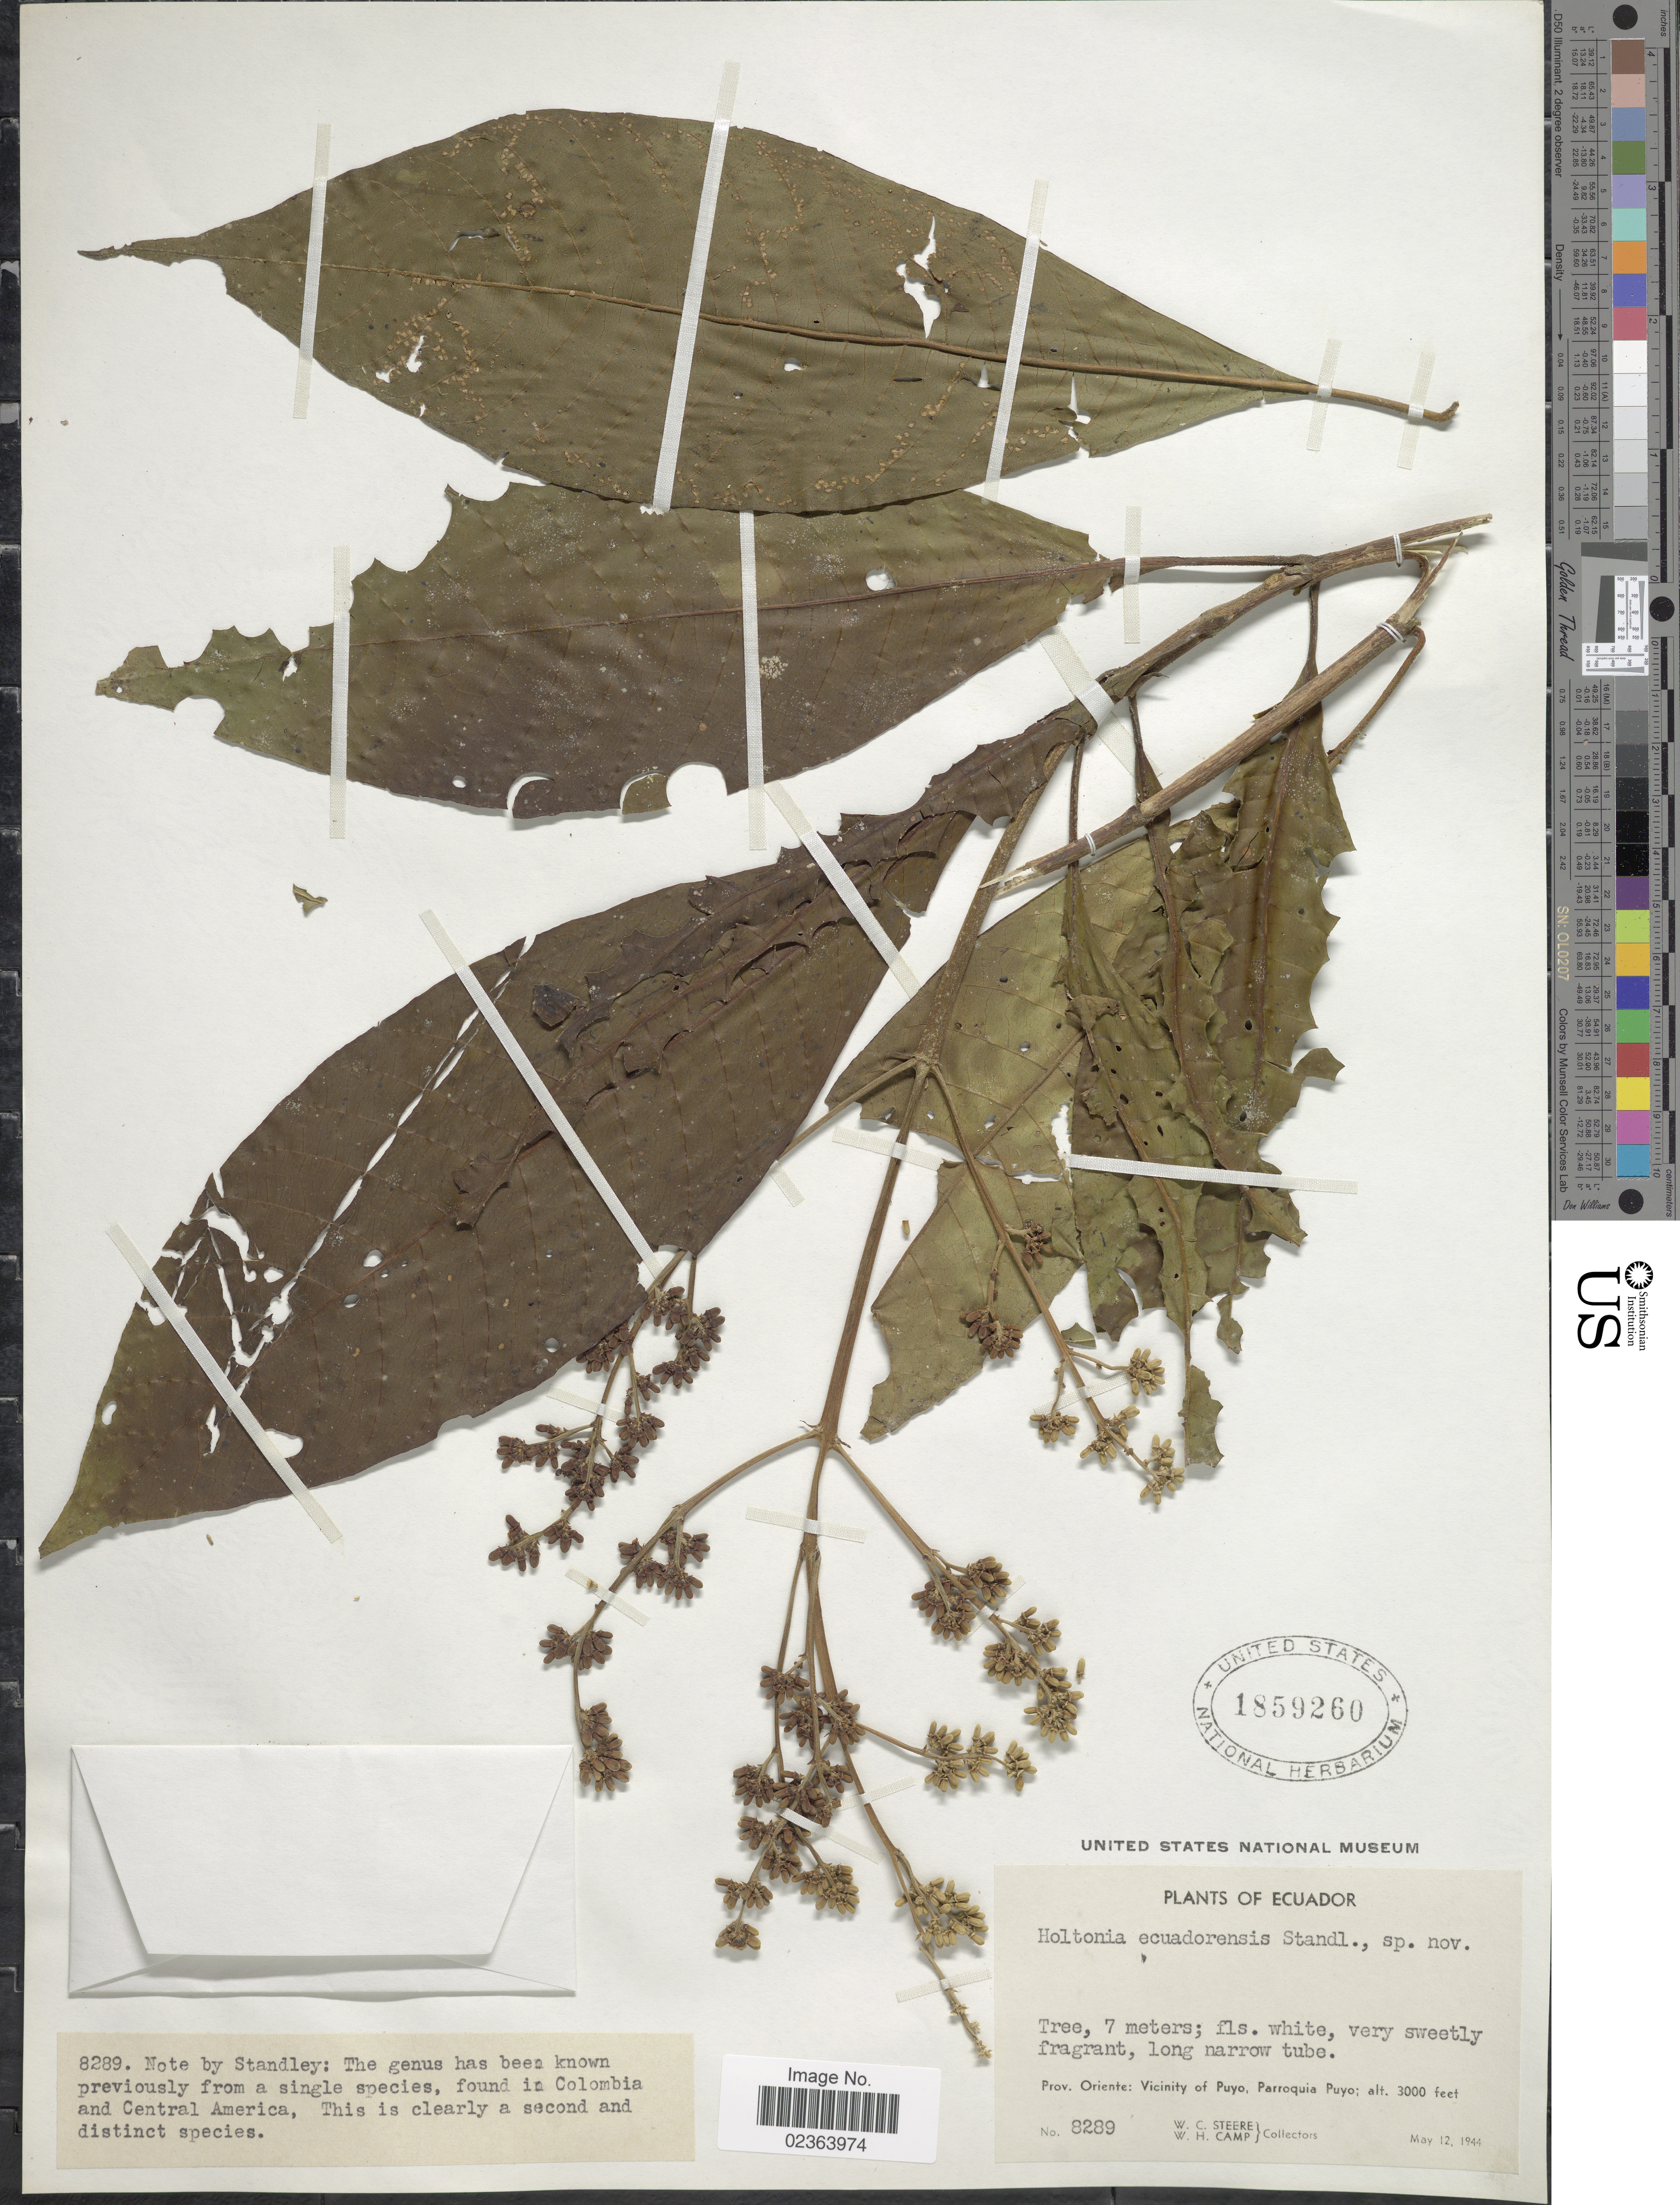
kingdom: Plantae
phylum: Tracheophyta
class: Magnoliopsida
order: Gentianales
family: Rubiaceae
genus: Elaeagia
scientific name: Elaeagia sp.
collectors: W. C. Steere & W. H. Camp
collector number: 8289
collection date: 1944-05-12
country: Cuba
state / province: Oriente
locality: Prov. Oriente: Vicinity of Puyo, Parroquia Puyo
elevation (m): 914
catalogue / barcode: US 1859260